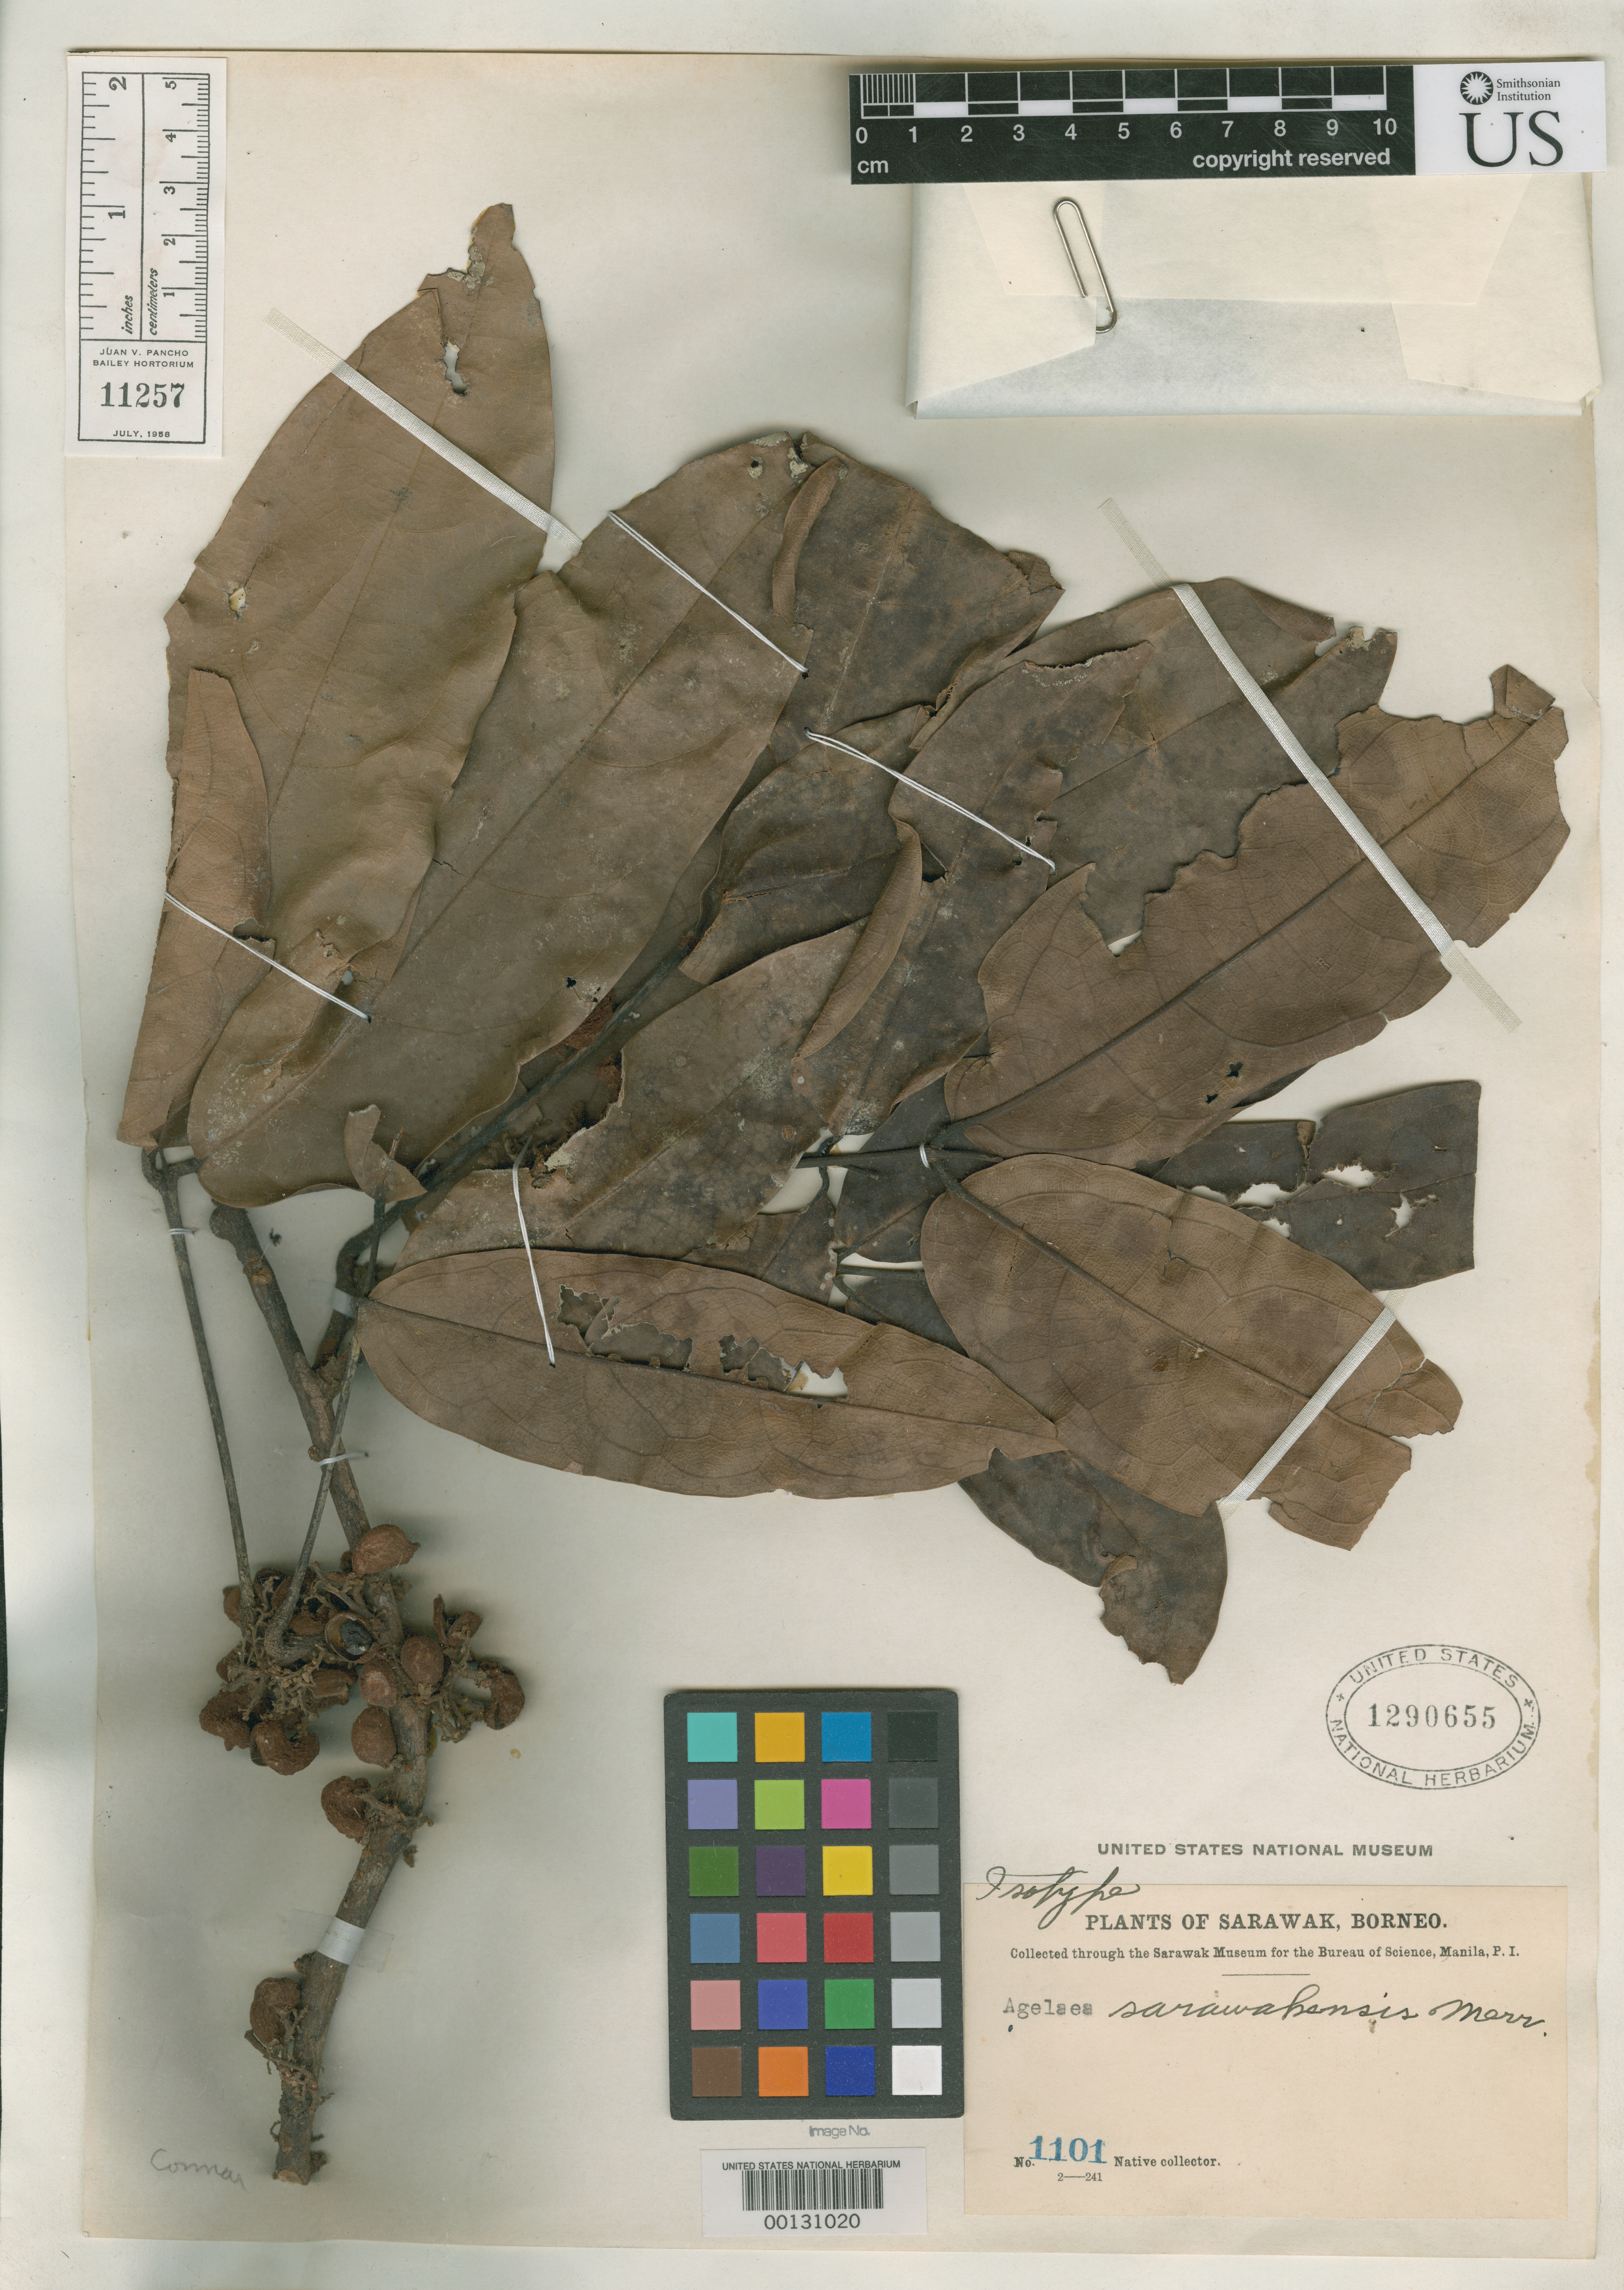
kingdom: Plantae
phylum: Tracheophyta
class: Magnoliopsida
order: Oxalidales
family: Connaraceae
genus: Agelaea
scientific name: Agelaea agamae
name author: Merr.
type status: Type Collection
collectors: Native collector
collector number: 1101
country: Malaysia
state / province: Sarawak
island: Borneo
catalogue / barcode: US 1290655